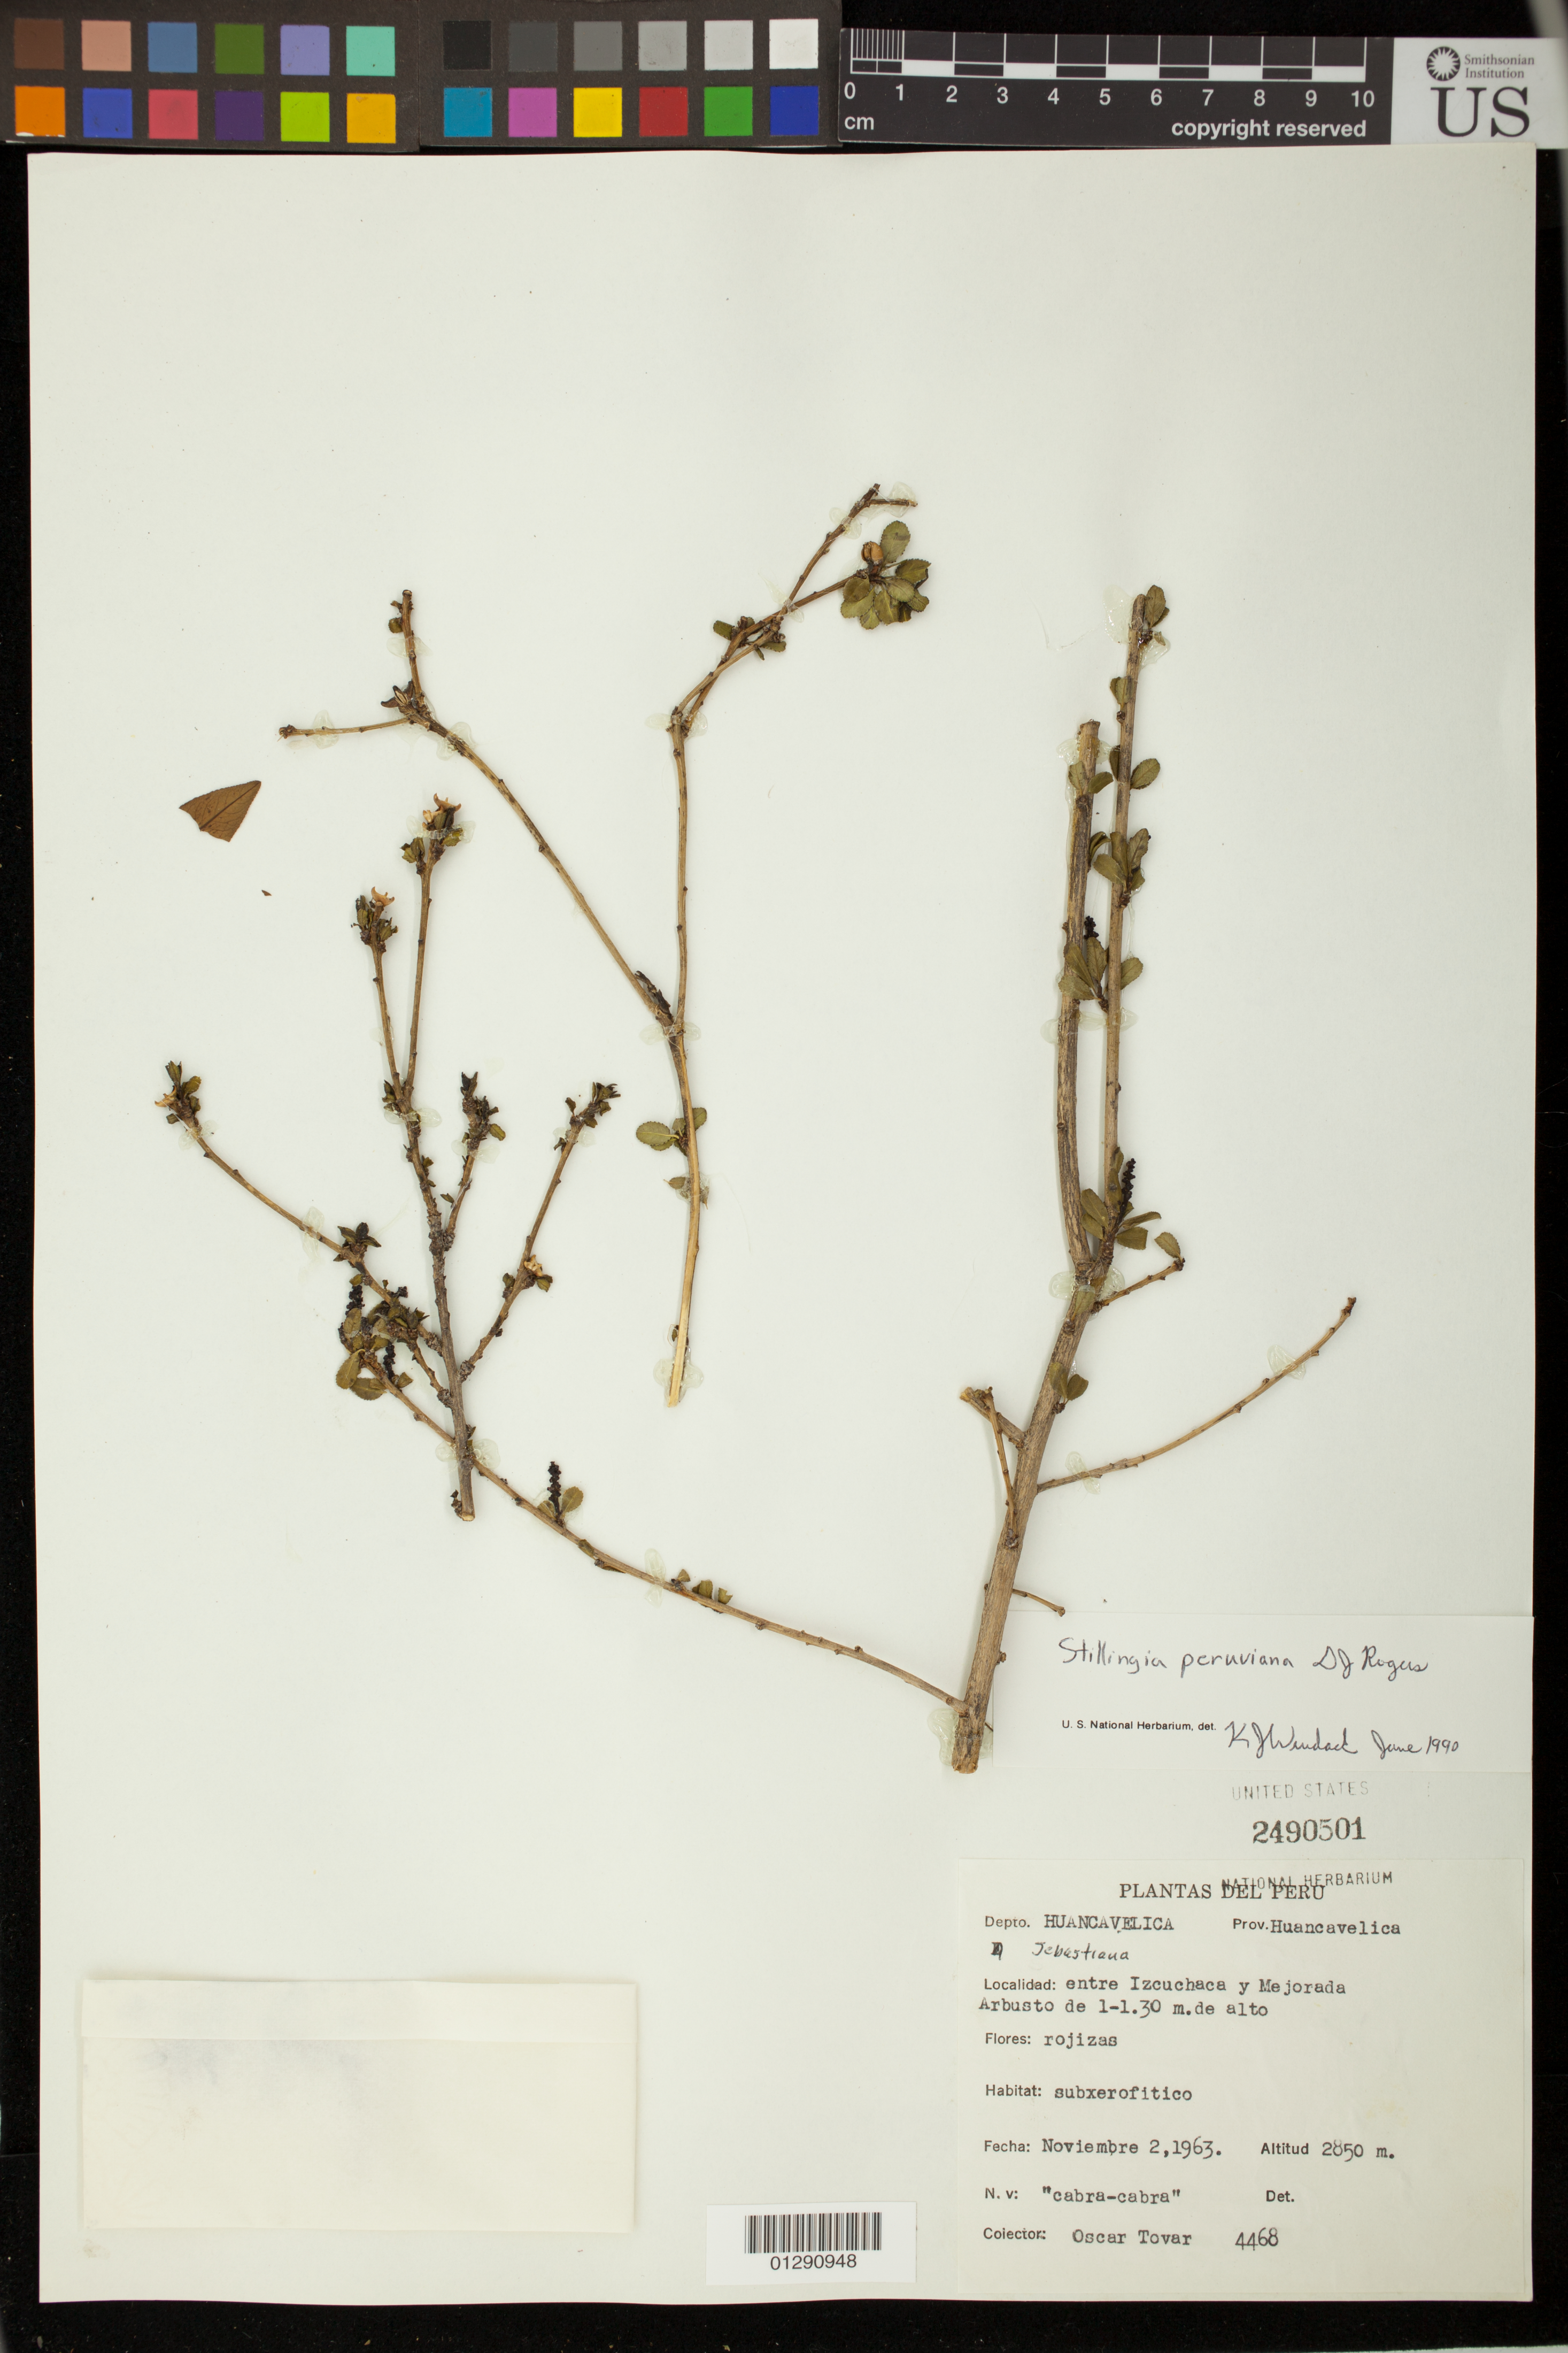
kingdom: Plantae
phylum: Tracheophyta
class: Magnoliopsida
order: Malpighiales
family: Euphorbiaceae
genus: Stillingia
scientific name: Stillingia peruviana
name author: D.J. Rogers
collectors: Ó. Tovar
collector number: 4468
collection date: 1963-11-02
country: Peru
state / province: Huancavelica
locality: Huancavelica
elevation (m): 2850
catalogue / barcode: US 2490501